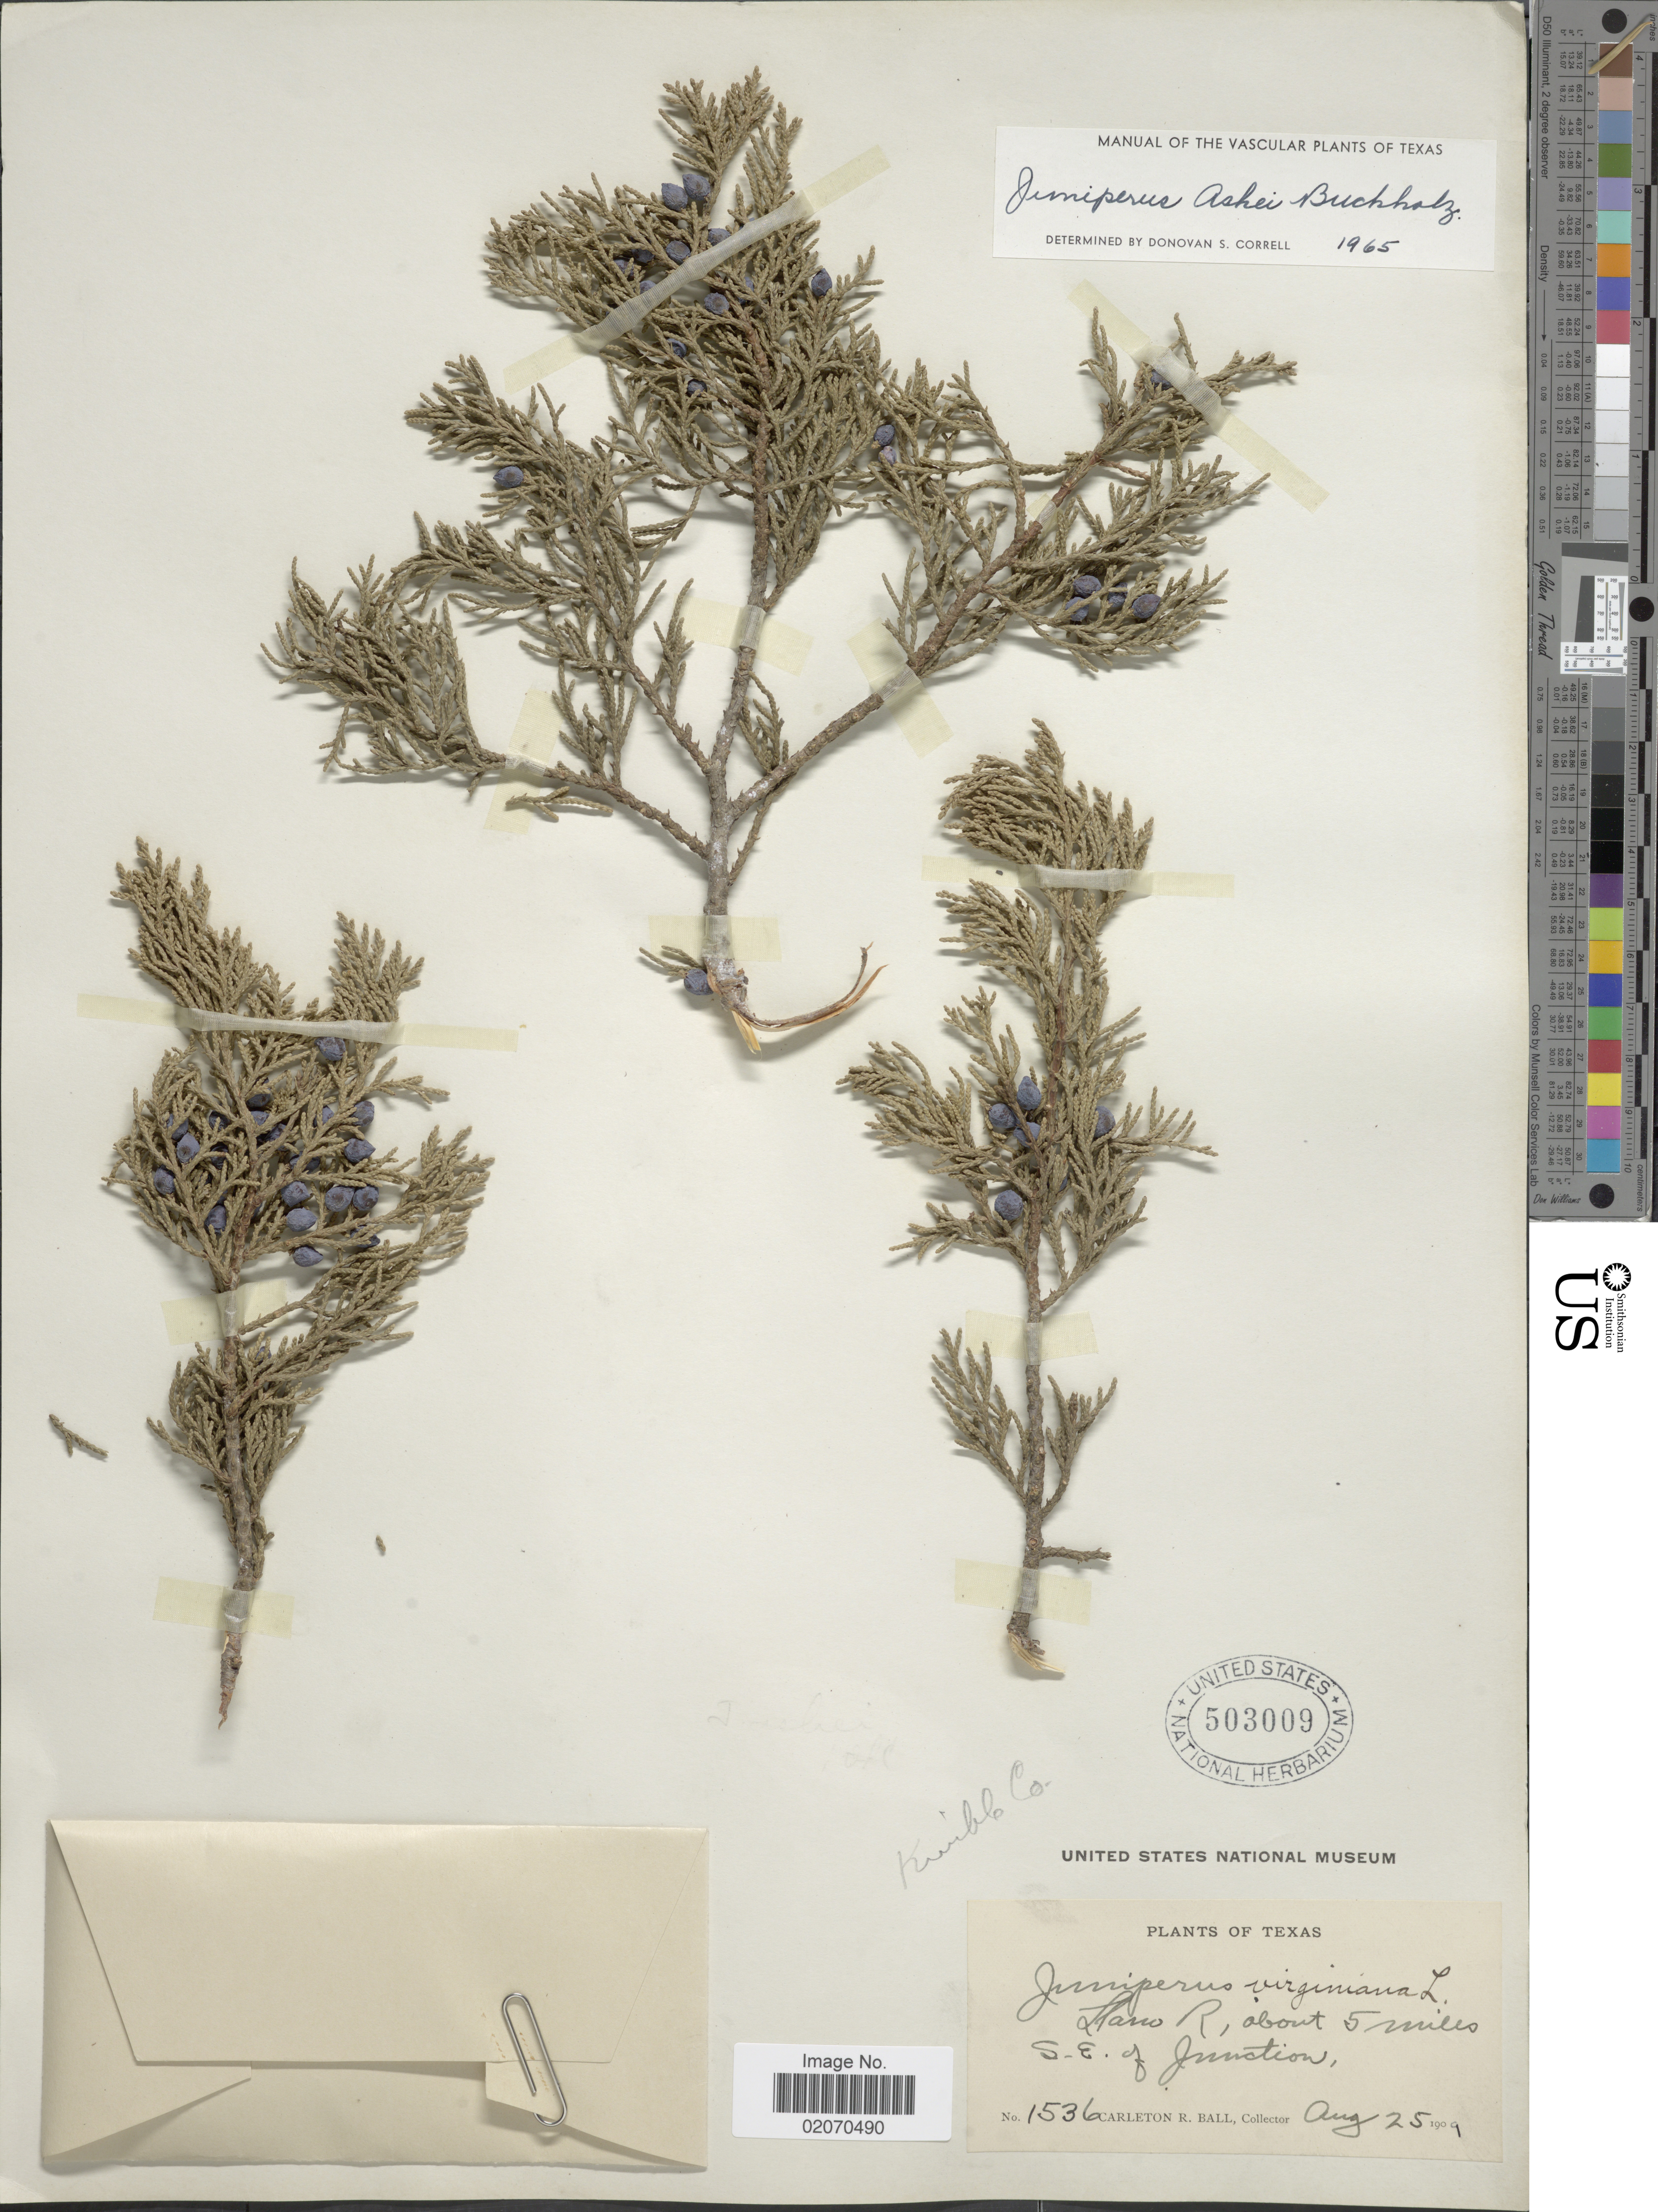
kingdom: Plantae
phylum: Tracheophyta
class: Pinopsida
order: Pinales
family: Cupressaceae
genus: Juniperus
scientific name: Juniperus ashei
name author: J. Buchholz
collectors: C. R. Ball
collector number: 15396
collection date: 1909-08-25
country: United States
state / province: Texas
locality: Llano R, about 5 miles S.E. of Junction, Kimble Co.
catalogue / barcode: US 503009